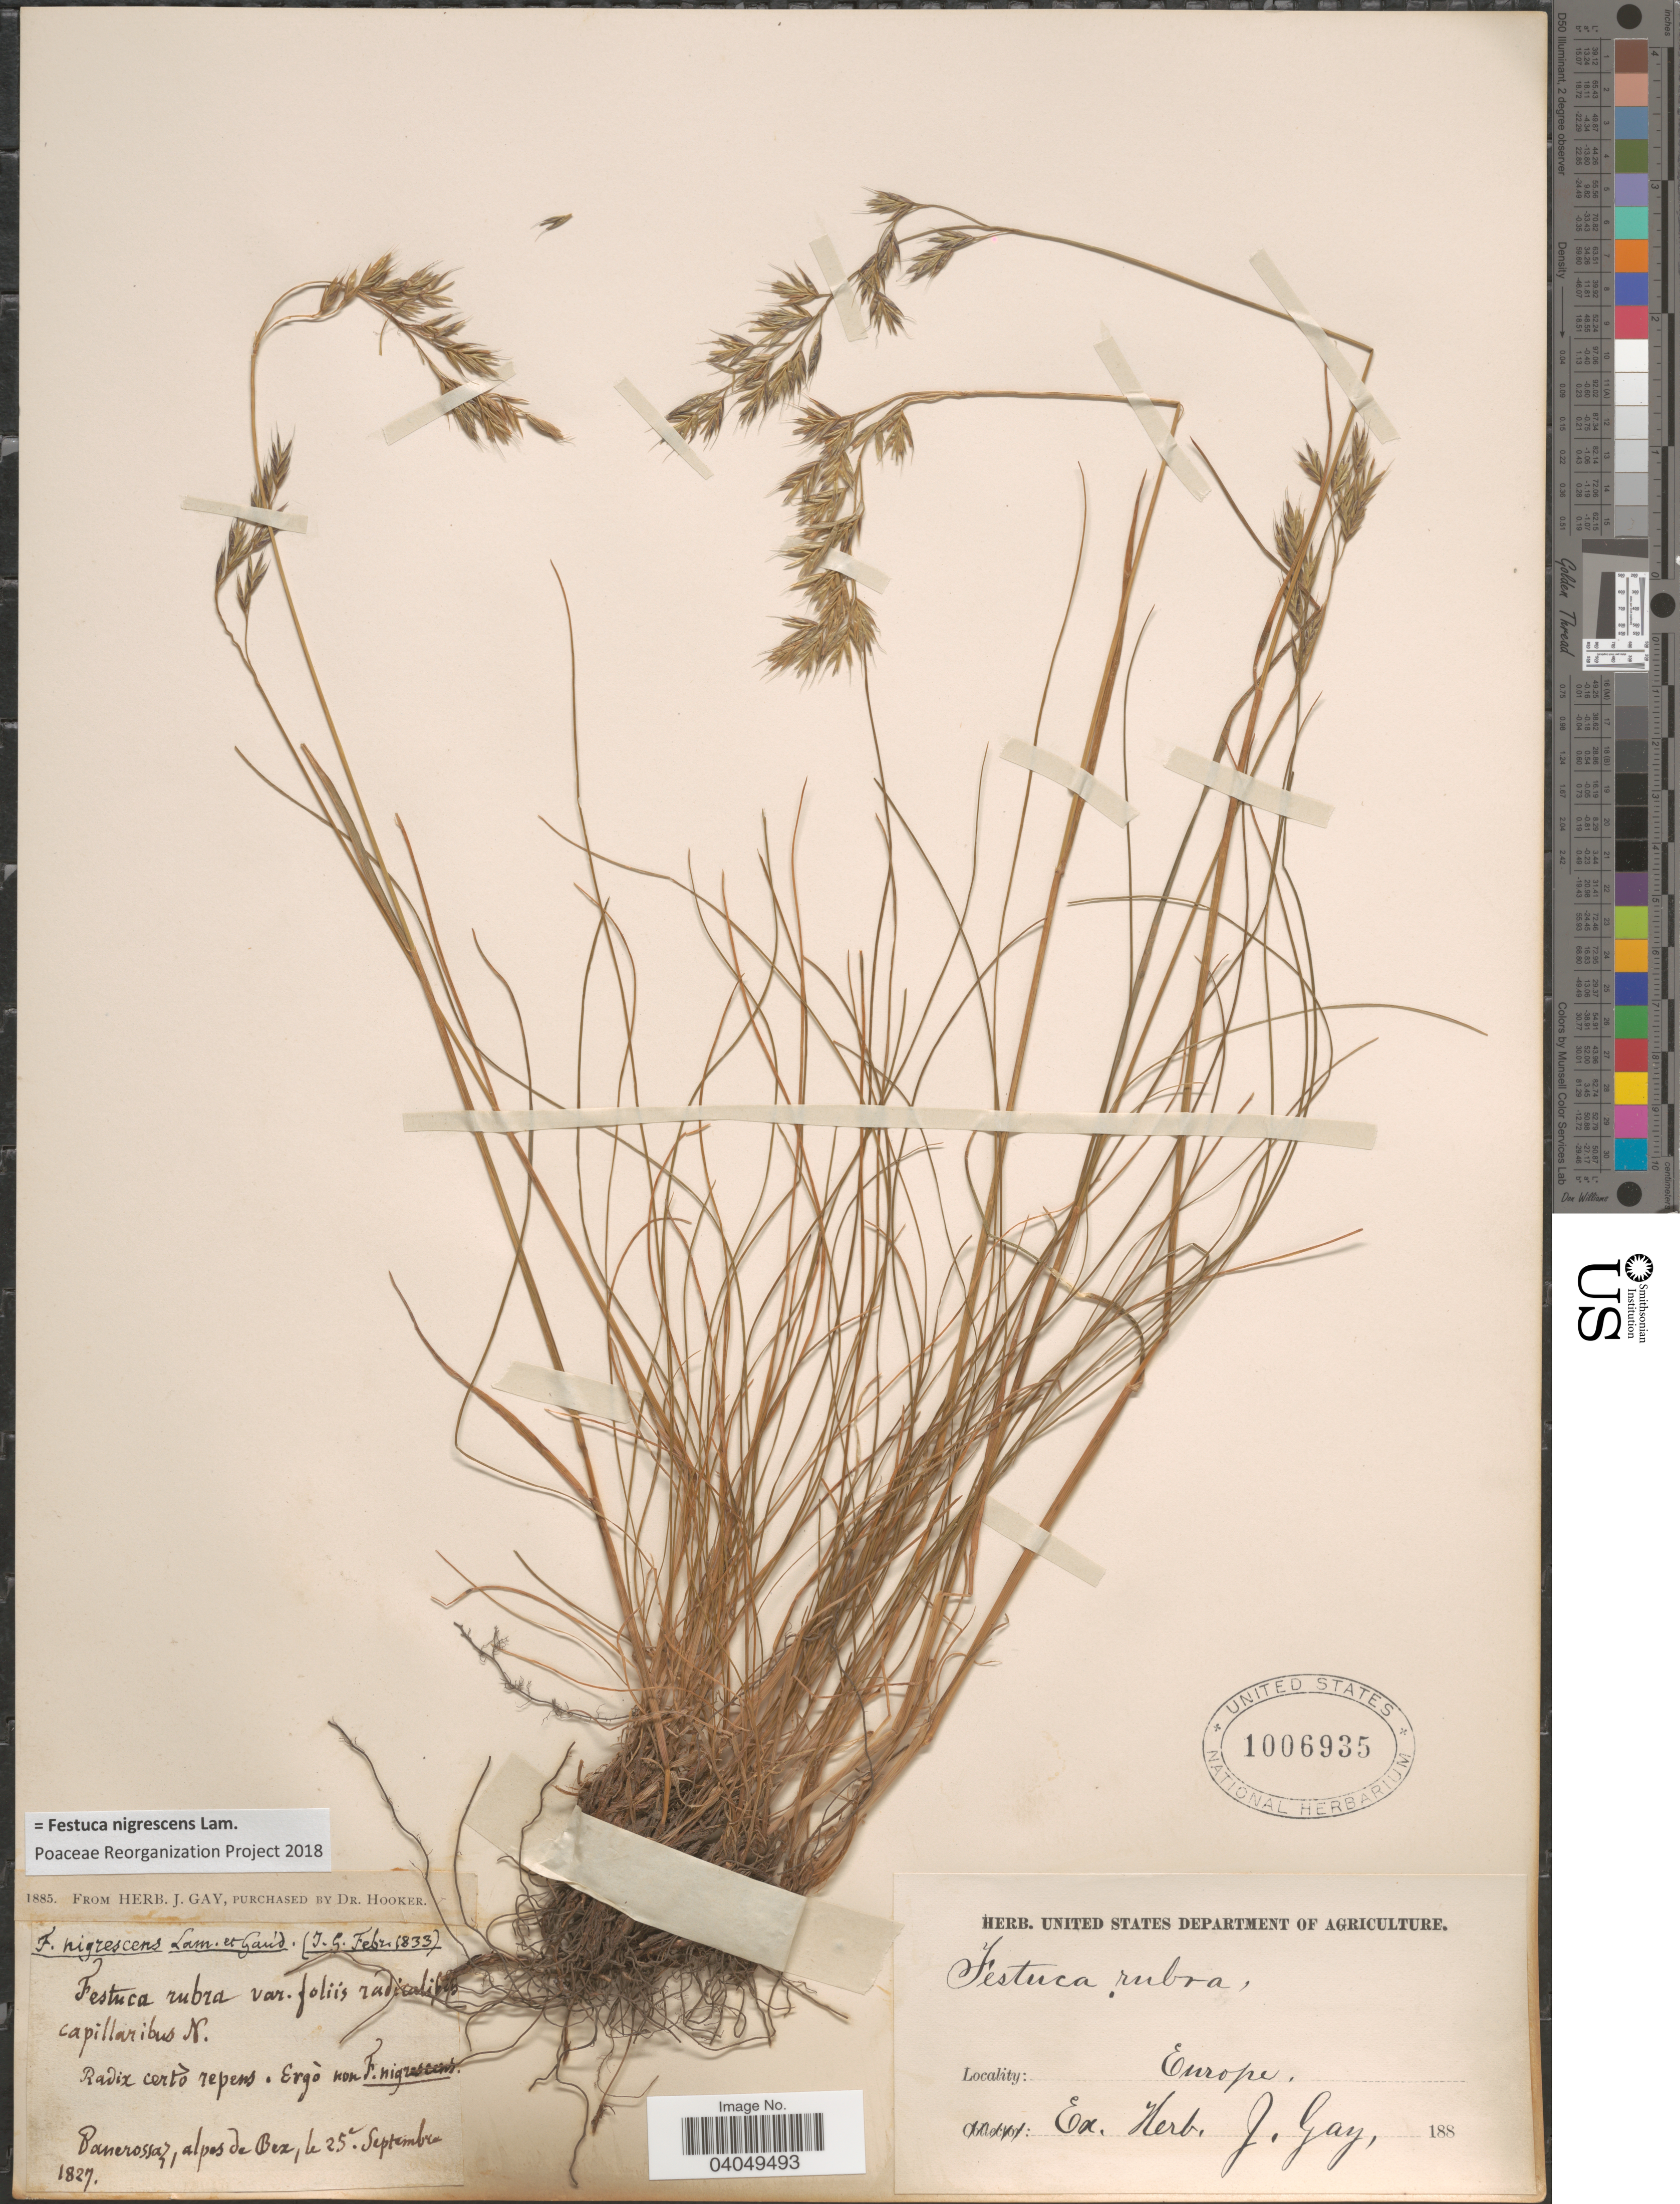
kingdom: Plantae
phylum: Tracheophyta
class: Liliopsida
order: Poales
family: Poaceae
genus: Festuca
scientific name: Festuca nigrescens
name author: Lam.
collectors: ex herb. J. Gay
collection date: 1827-09-25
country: Switzerland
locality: Panerossaz, alpes de Bex. Europe.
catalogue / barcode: US 1006935